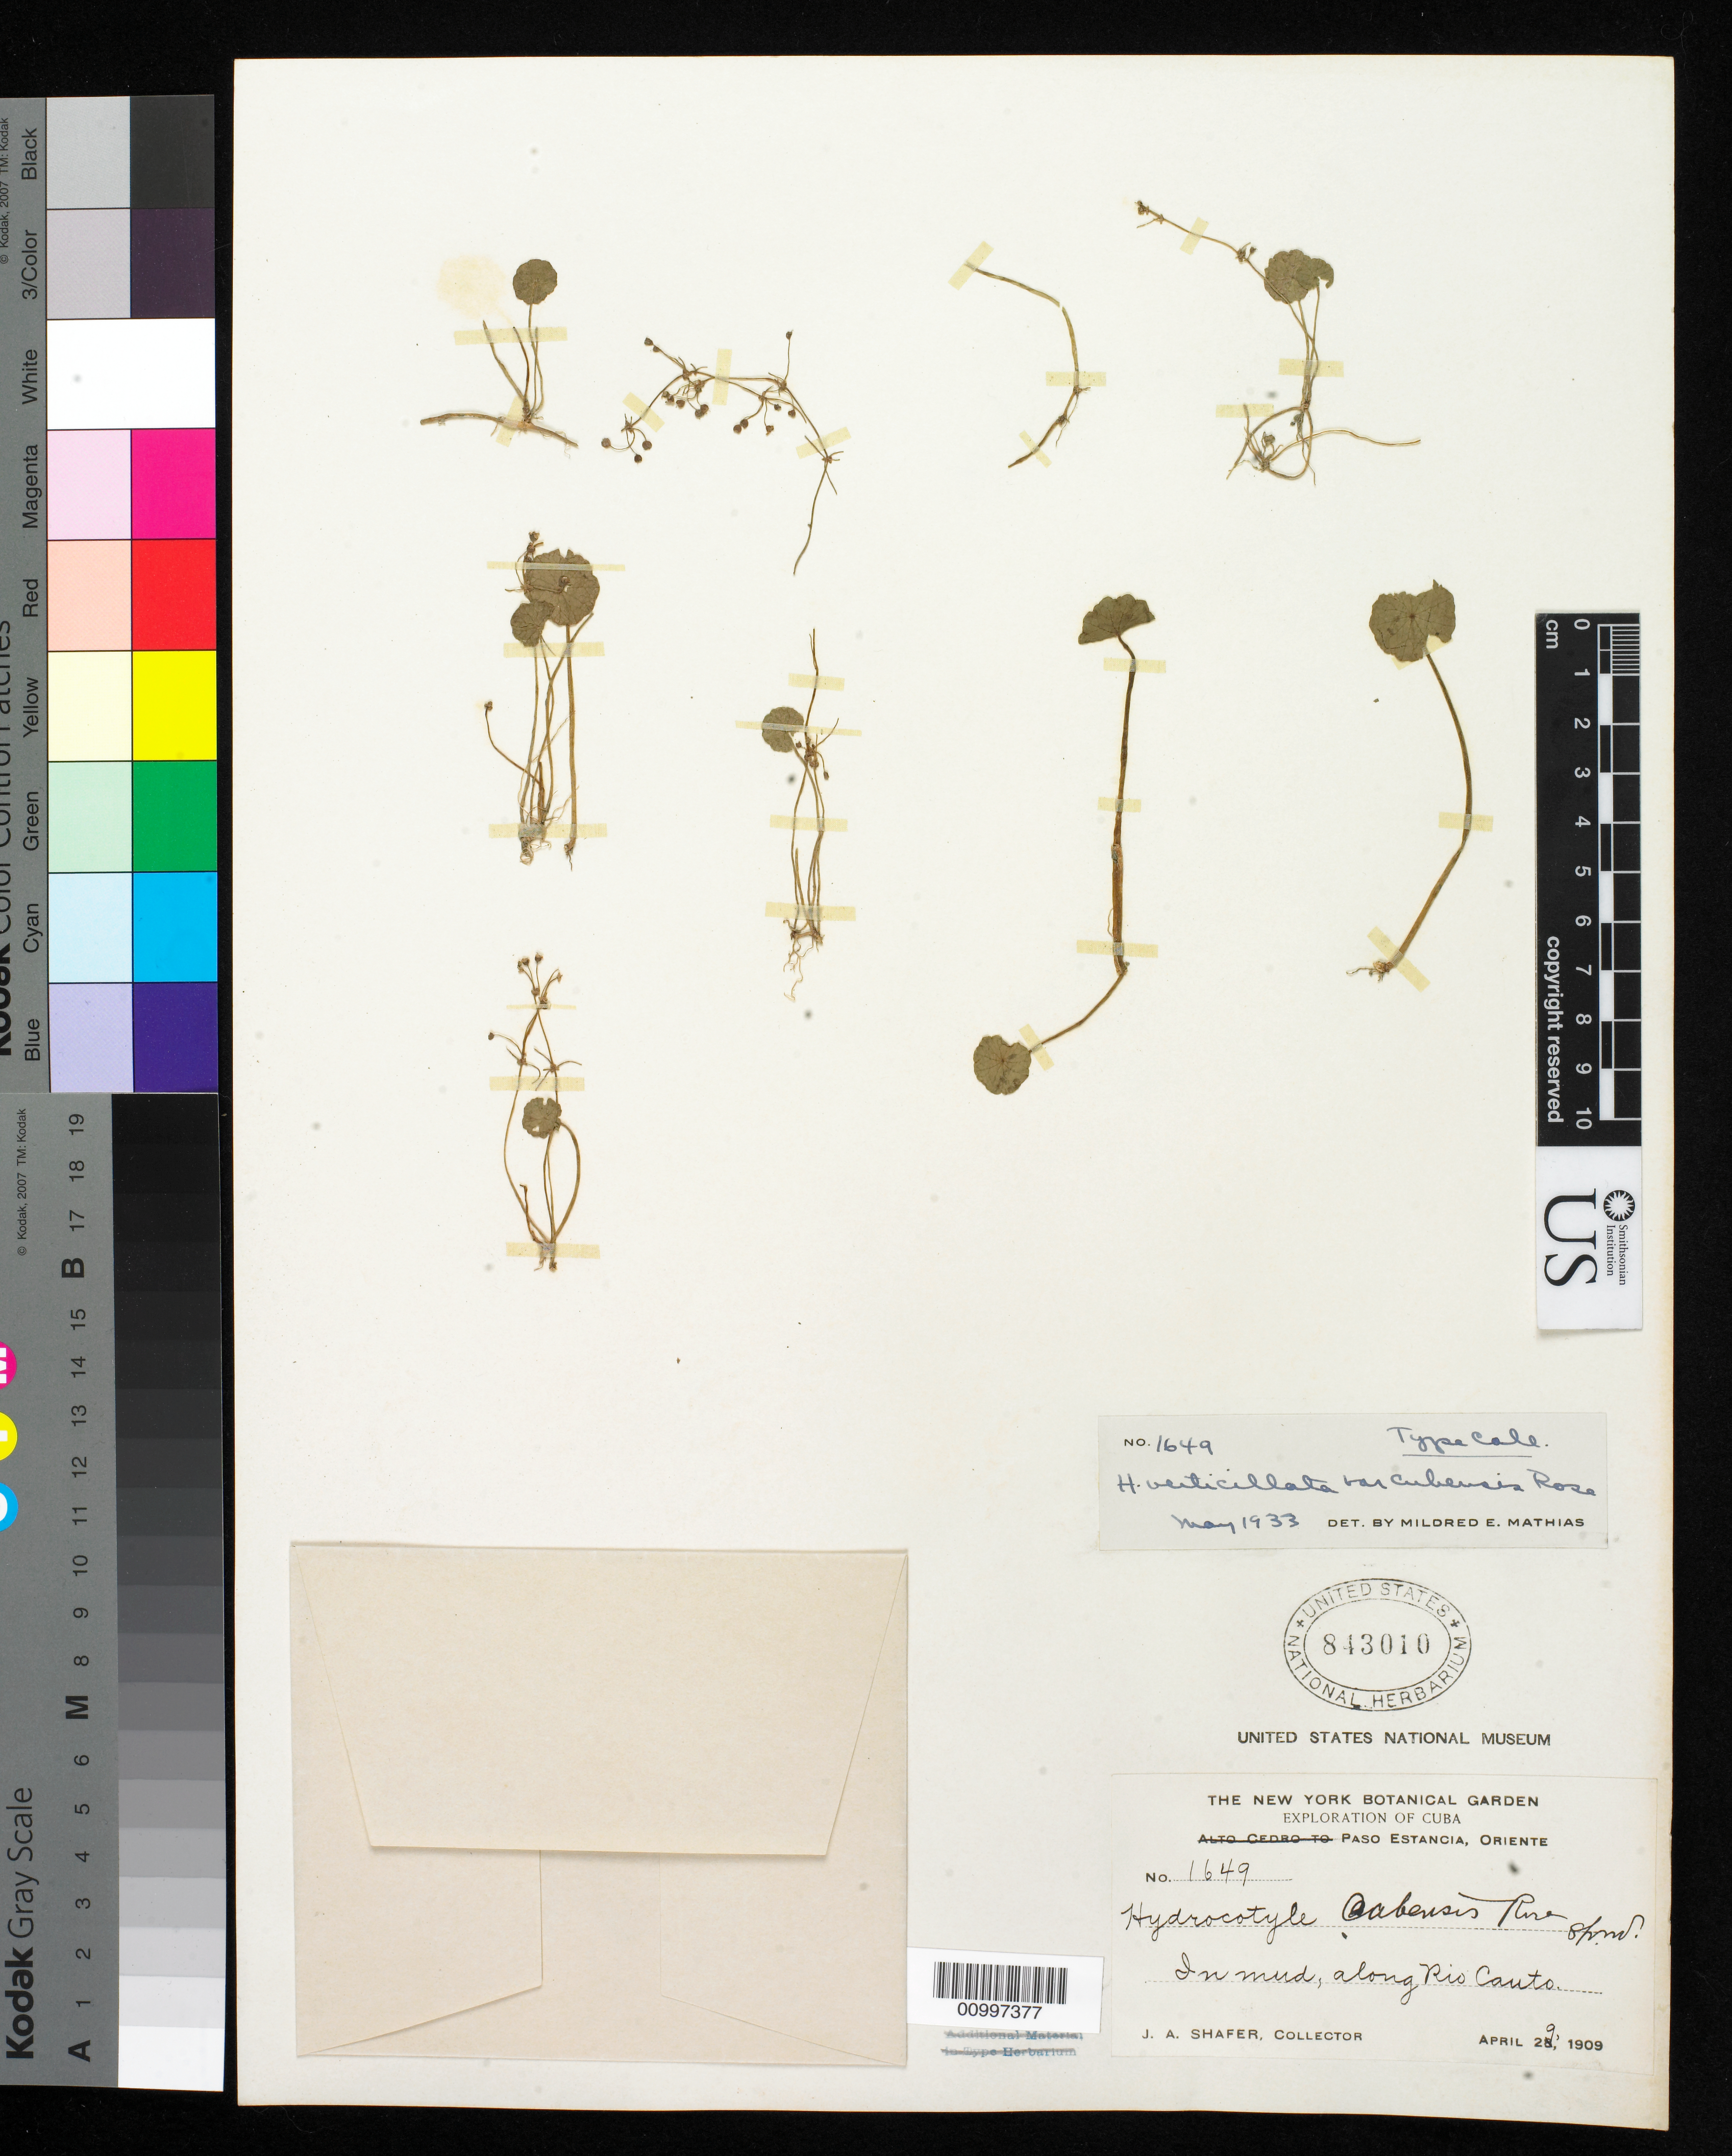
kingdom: Plantae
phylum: Tracheophyta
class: Magnoliopsida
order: Apiales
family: Araliaceae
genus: Hydrocotyle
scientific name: Hydrocotyle verticillata var. cubensis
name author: Rose ex Mathias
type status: Isotype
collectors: J. A. Shafer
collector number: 1649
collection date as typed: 29 Apr 1909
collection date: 1909-04-29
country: Cuba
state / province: Oriente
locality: Paso Estancia. Along Rio Cauto.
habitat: In mud.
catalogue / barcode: US 843010